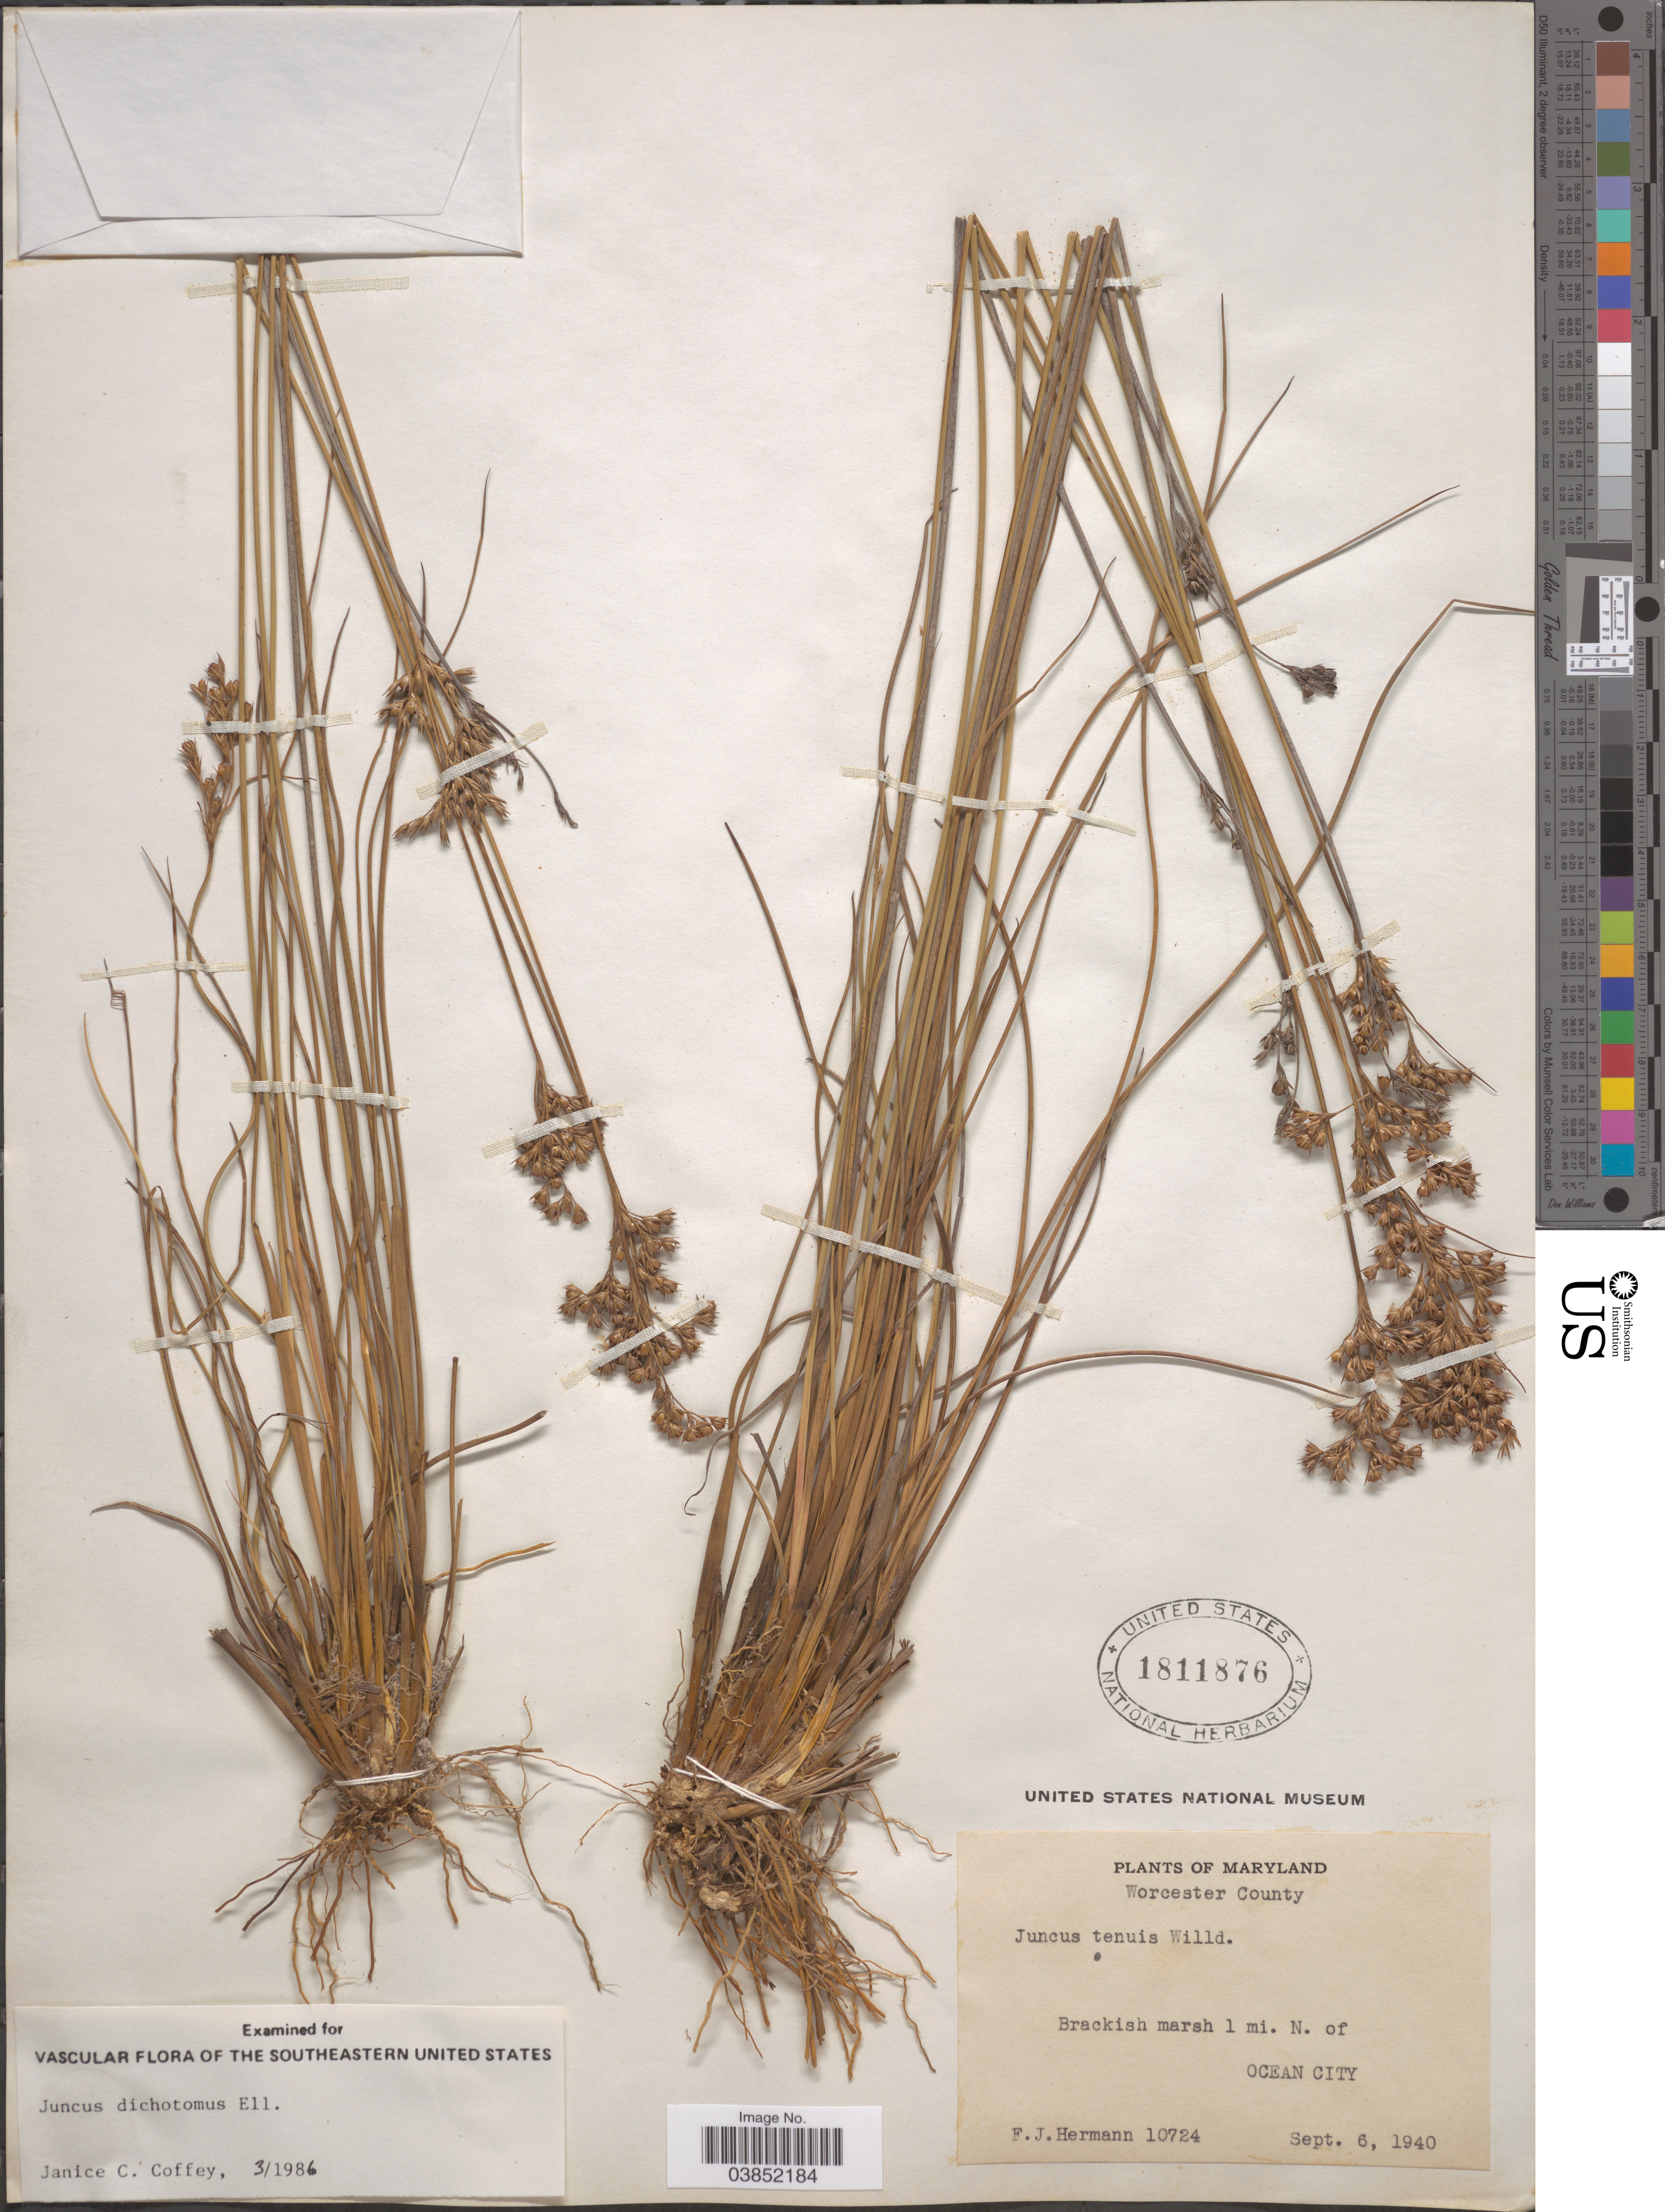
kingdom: Plantae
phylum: Tracheophyta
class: Liliopsida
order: Poales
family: Juncaceae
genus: Juncus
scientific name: Juncus dichotomus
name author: Elliott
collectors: F. J. Hermann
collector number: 10724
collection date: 1940-09-06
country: United States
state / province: Maryland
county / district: Worcester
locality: Worcester County. Brackish marsh 1 mi. N. of Ocean City.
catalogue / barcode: US 1811876